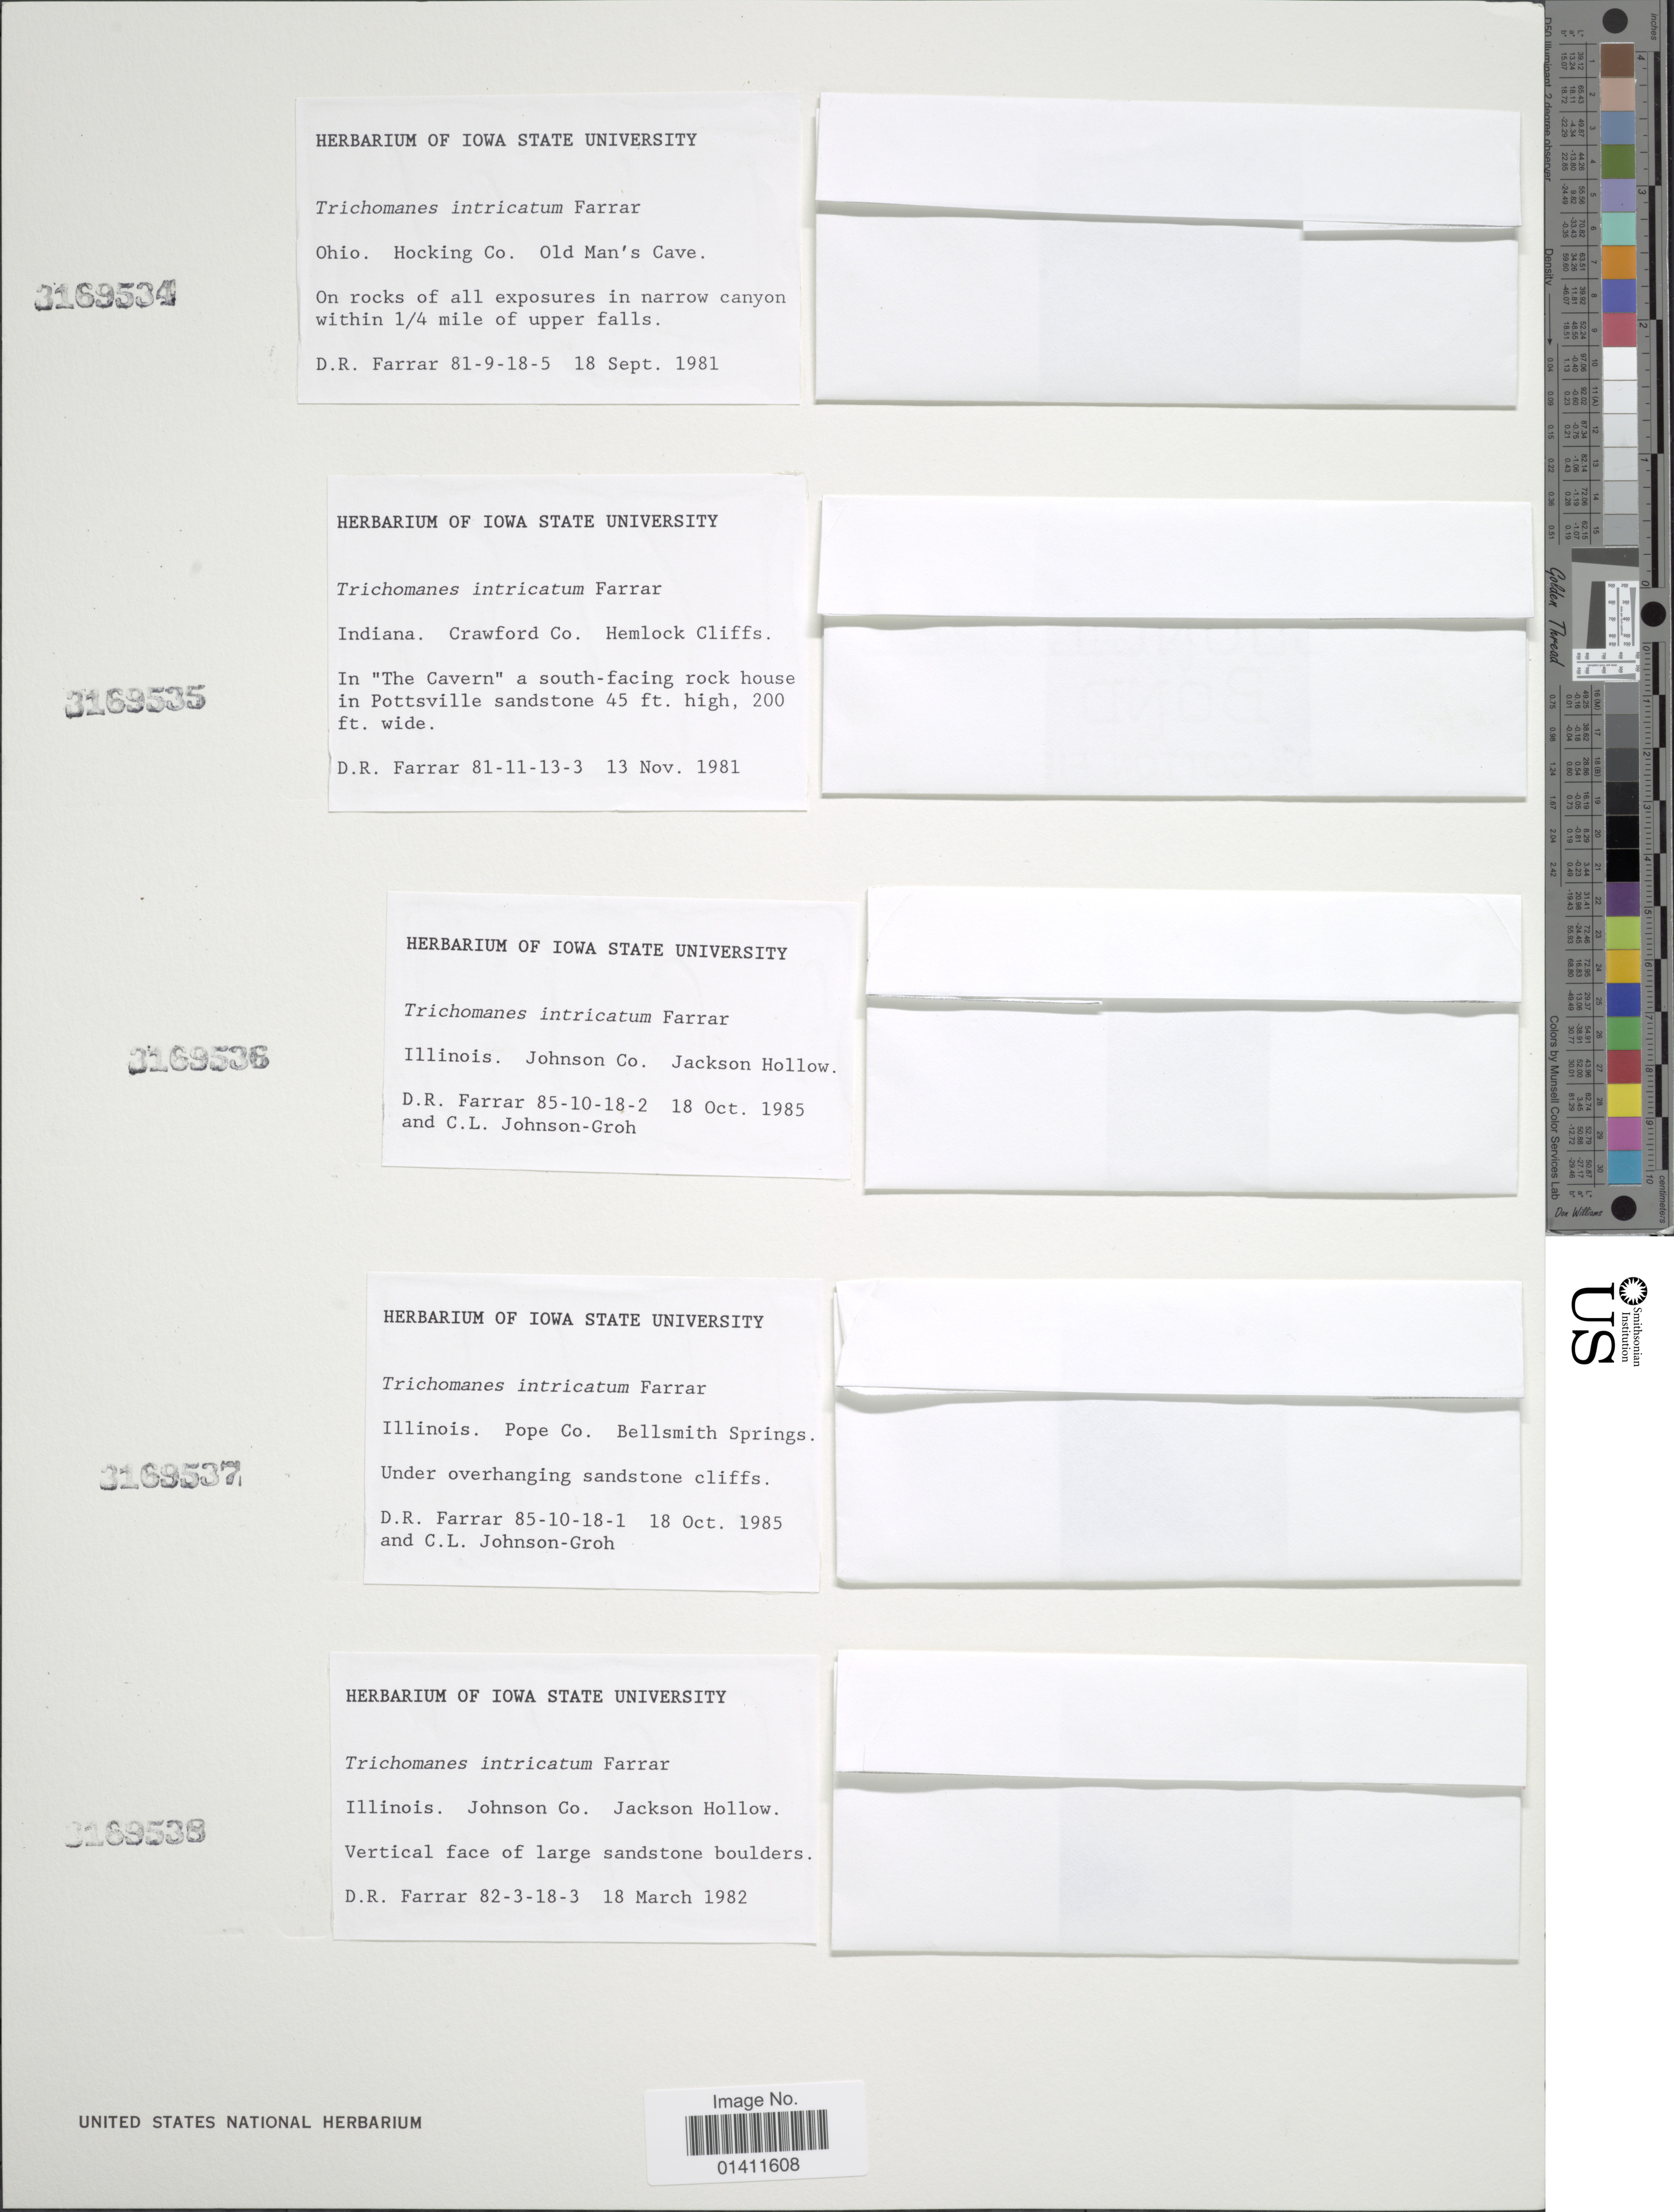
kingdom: Plantae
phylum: Tracheophyta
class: Polypodiopsida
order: Hymenophyllales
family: Hymenophyllaceae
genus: Vandenboschia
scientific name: Vandenboschia intricatum (Farrar) comb. ined., 2015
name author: (Farrar)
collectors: D. R. Farrar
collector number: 81-9-18-5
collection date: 1981-09-18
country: United States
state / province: Ohio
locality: Hocking Co. Old Man's Cave.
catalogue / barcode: US 3169534